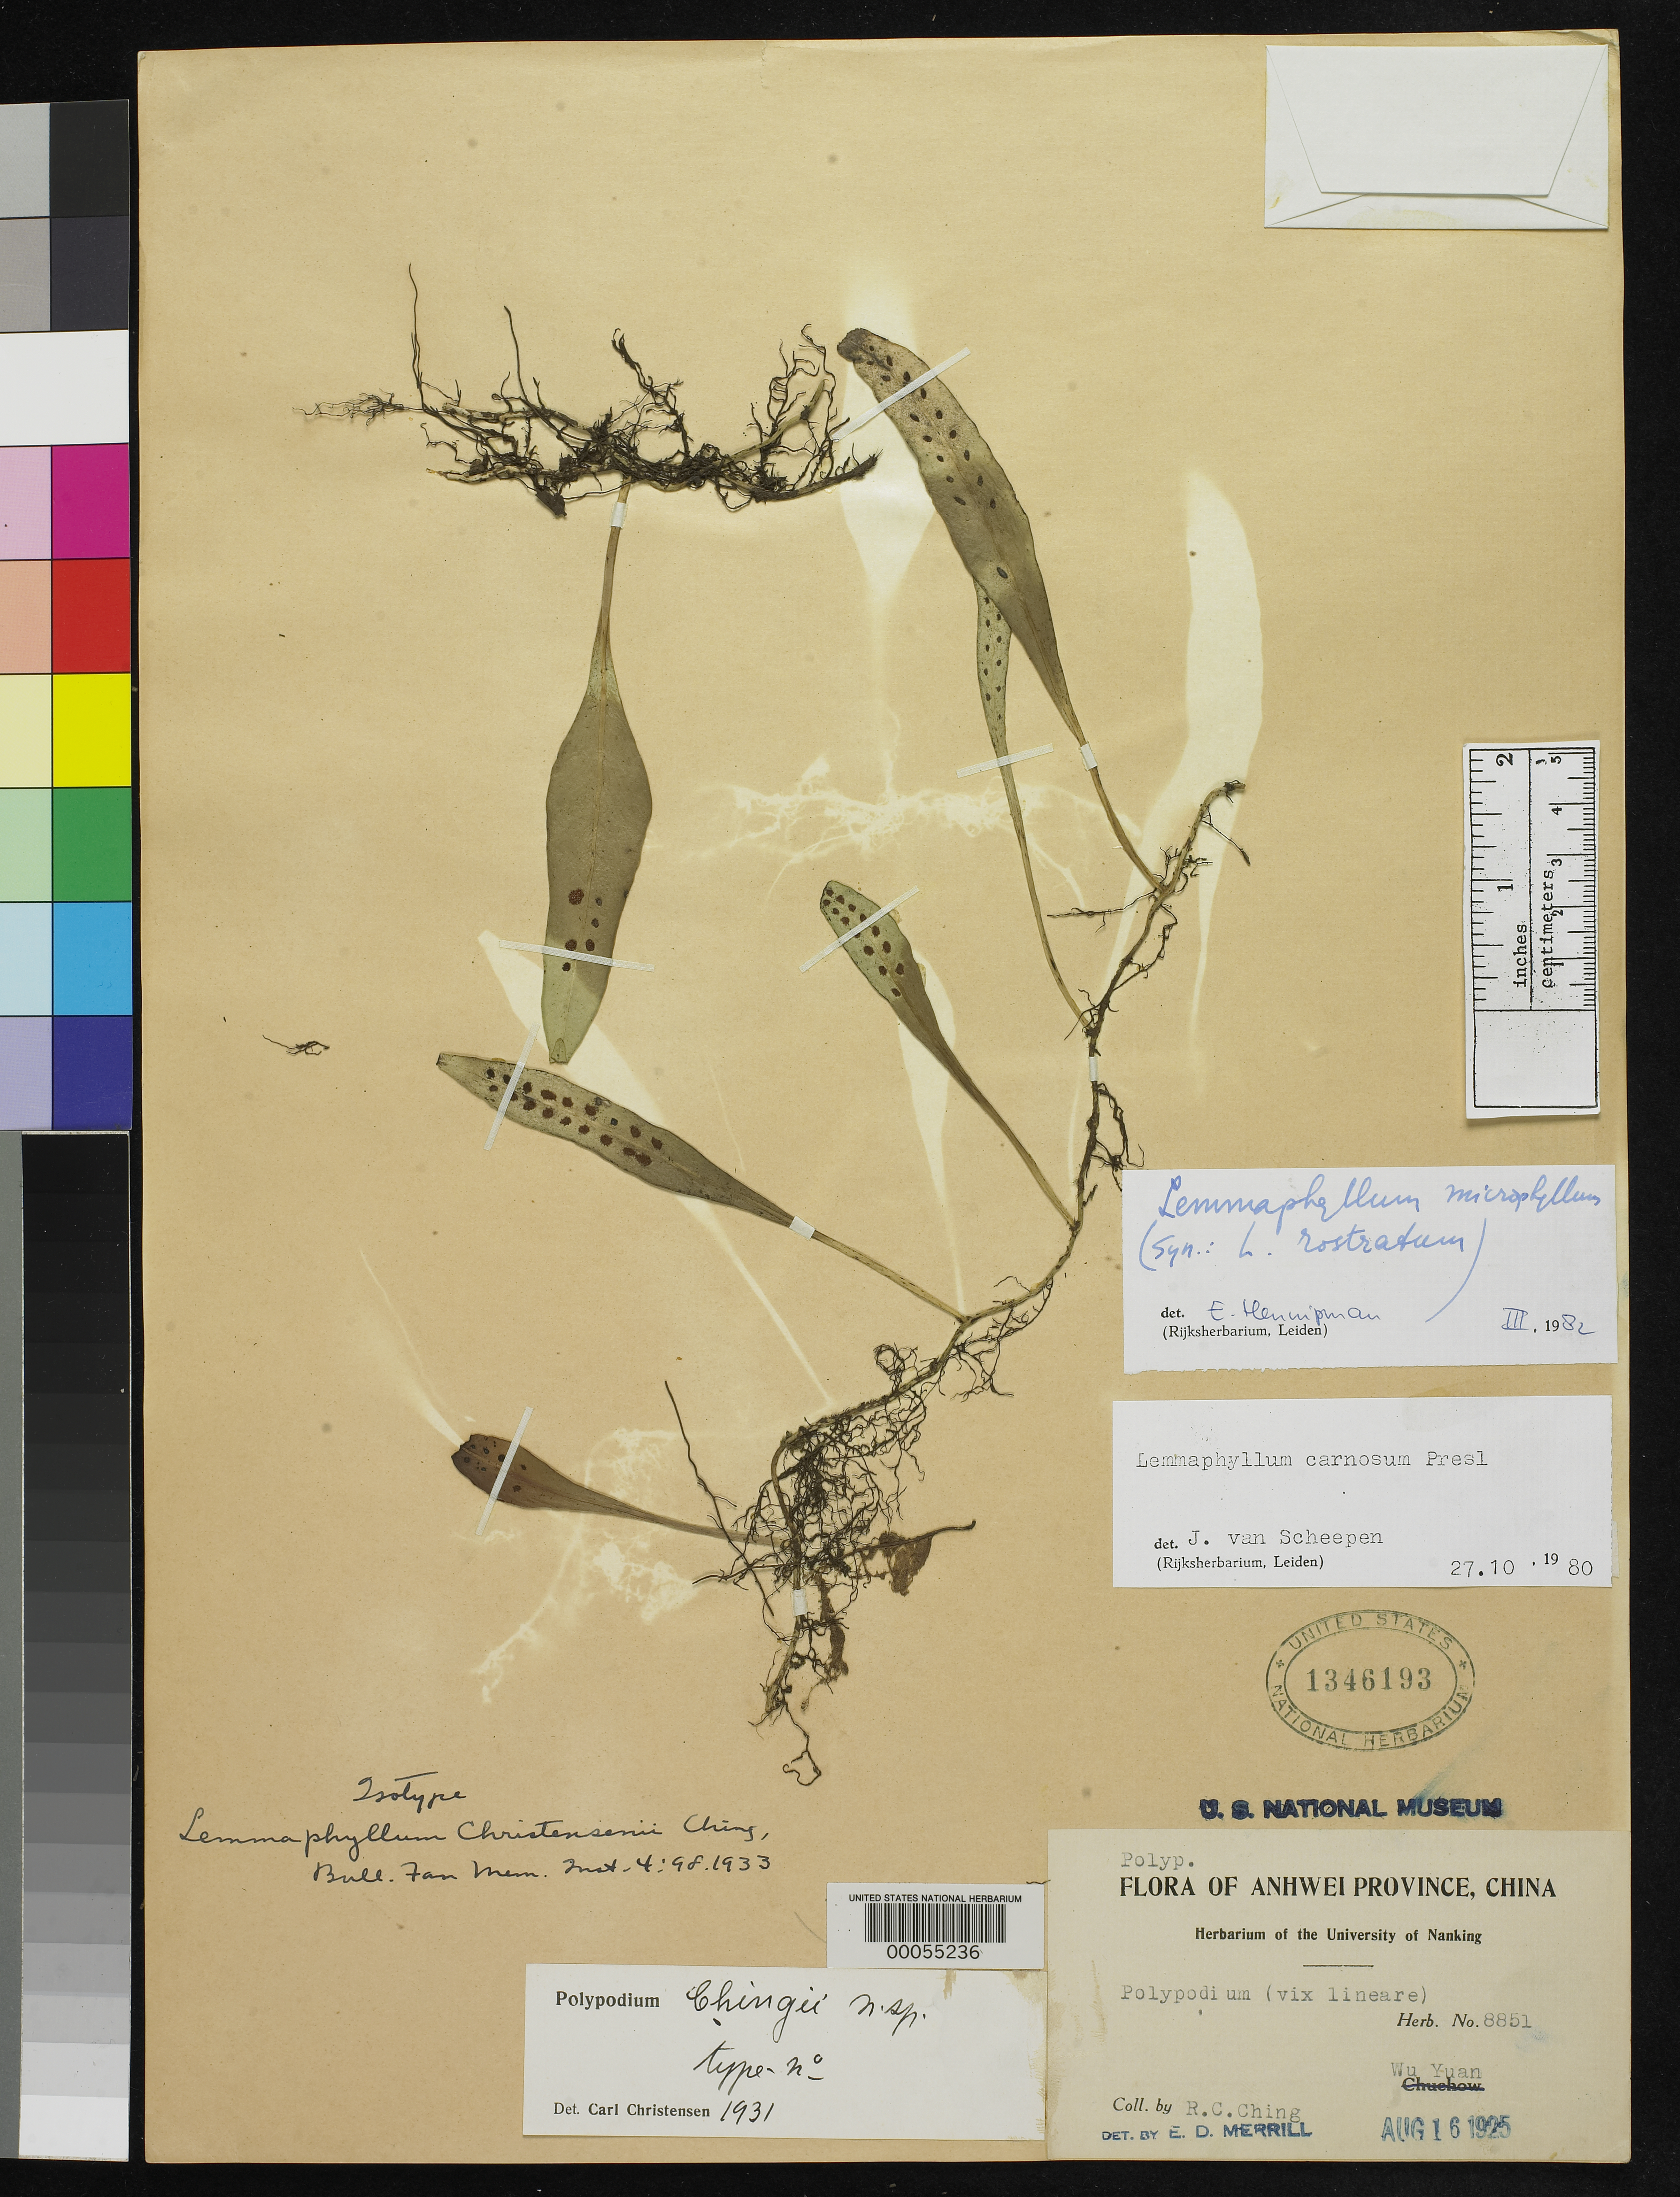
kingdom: Plantae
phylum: Tracheophyta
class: Polypodiopsida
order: Polypodiales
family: Polypodiaceae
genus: Lemmaphyllum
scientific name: Lemmaphyllum christensenii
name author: Ching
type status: Type Collection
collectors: R. C. Ching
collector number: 8851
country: China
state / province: Anhui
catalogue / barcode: US 1346193